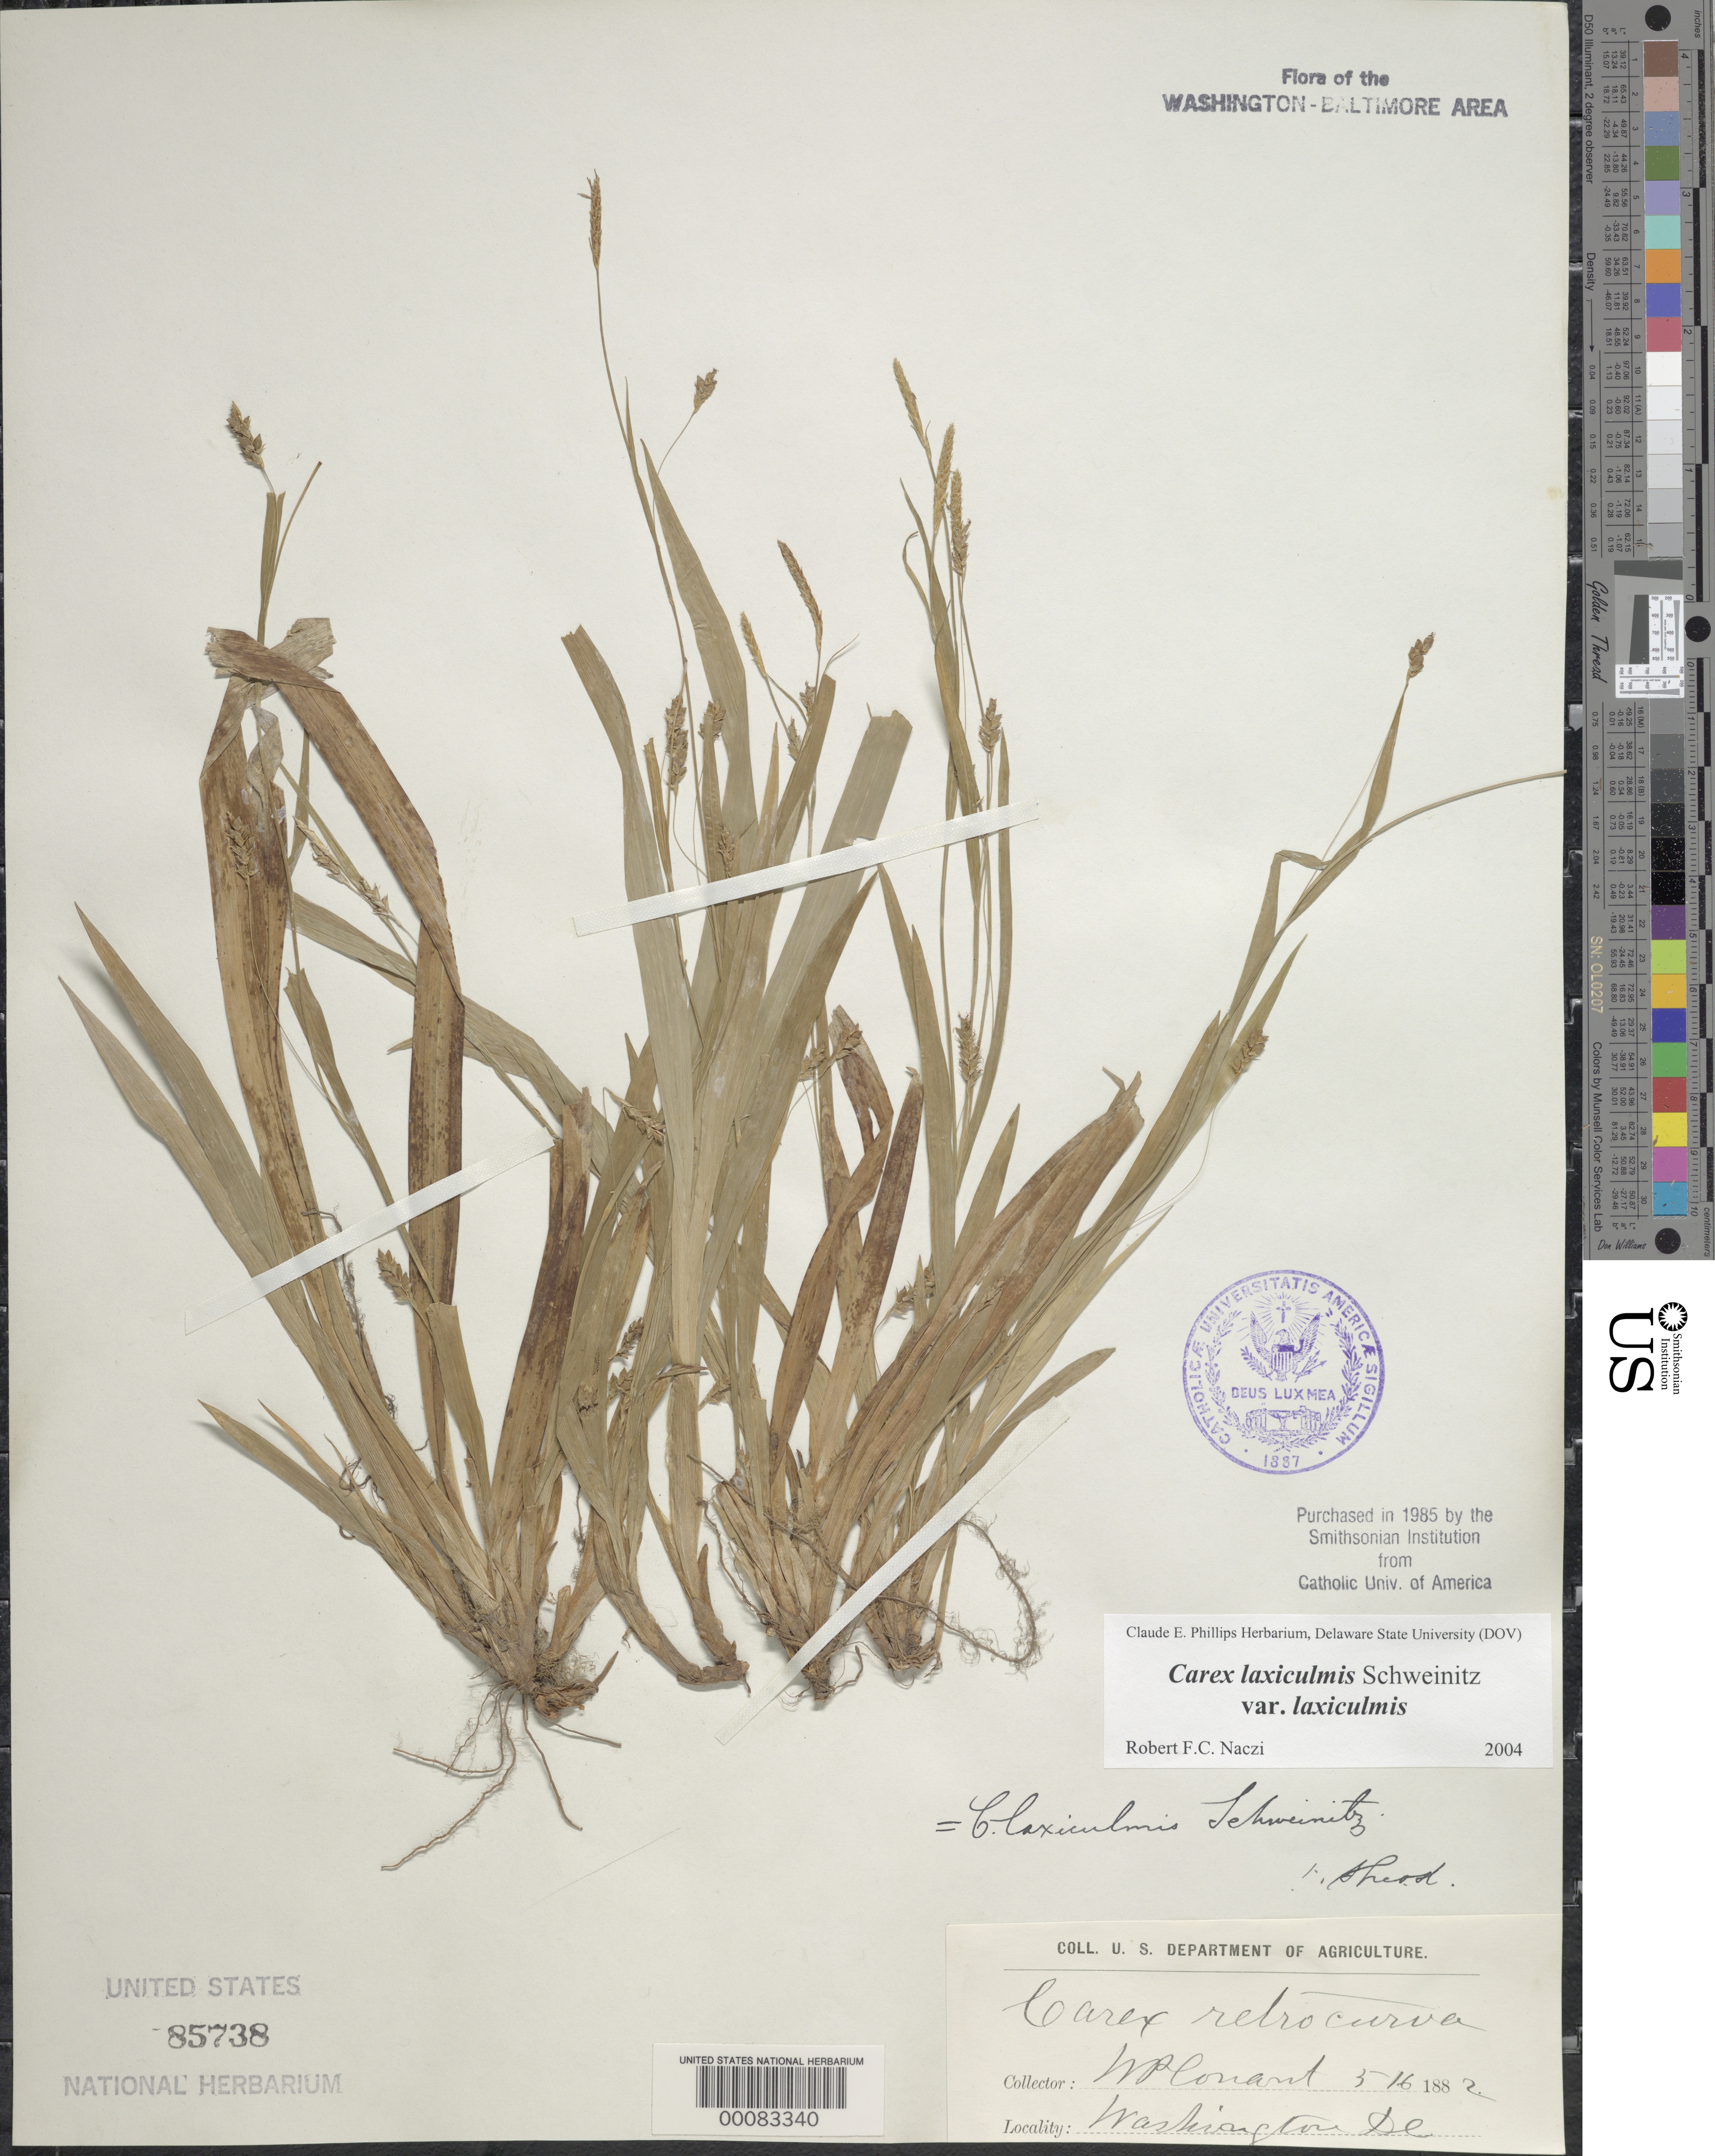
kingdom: Plantae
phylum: Tracheophyta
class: Liliopsida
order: Poales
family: Cyperaceae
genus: Carex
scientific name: Carex laxiculmis var. copulata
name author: (L.H. Bailey) Fernald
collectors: W. P. Conant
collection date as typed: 16 May 1882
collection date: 1882-05-16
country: United States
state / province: District of Columbia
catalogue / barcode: US 85738